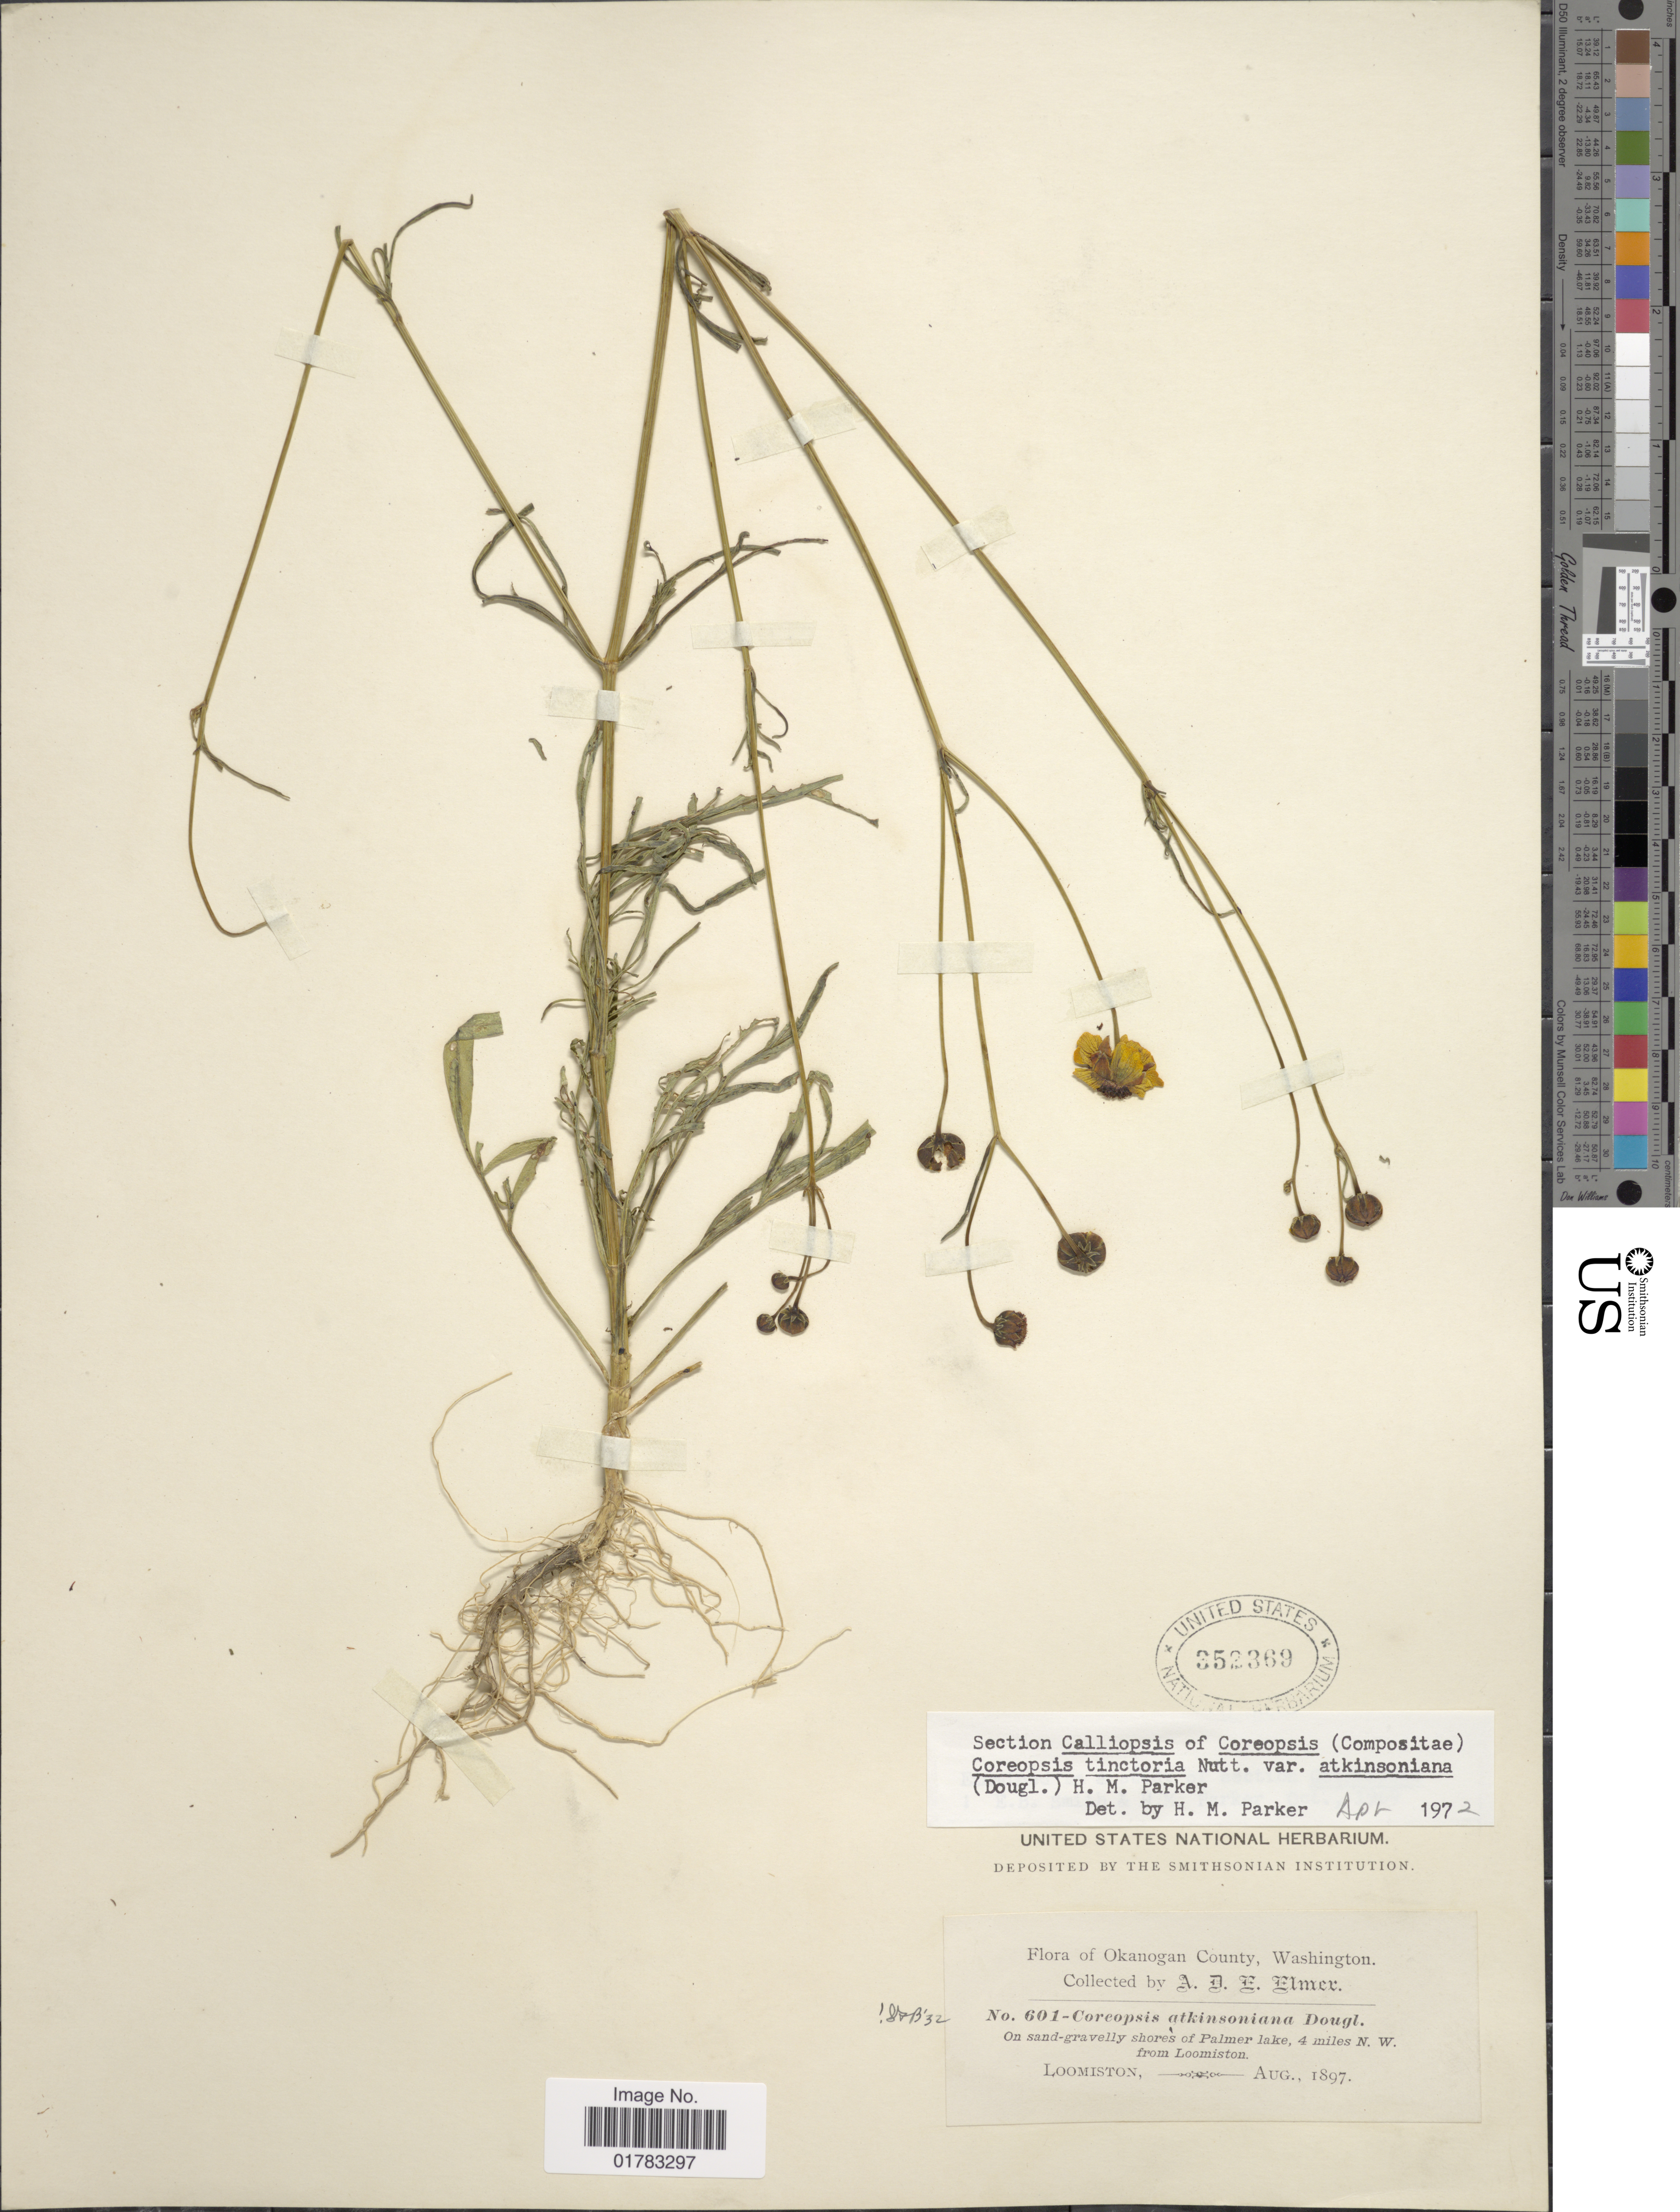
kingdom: Plantae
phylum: Tracheophyta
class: Magnoliopsida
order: Asterales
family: Asteraceae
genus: Coreopsis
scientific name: Coreopsis tinctoria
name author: Nutt.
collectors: A. D. E. Elmer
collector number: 601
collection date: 1897-08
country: United States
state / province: Washington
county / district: Okanogan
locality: Okanogan County, on sand-gravelly shores of Palmer lake, 4 miles N.W. from Loomiston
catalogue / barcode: US 352369